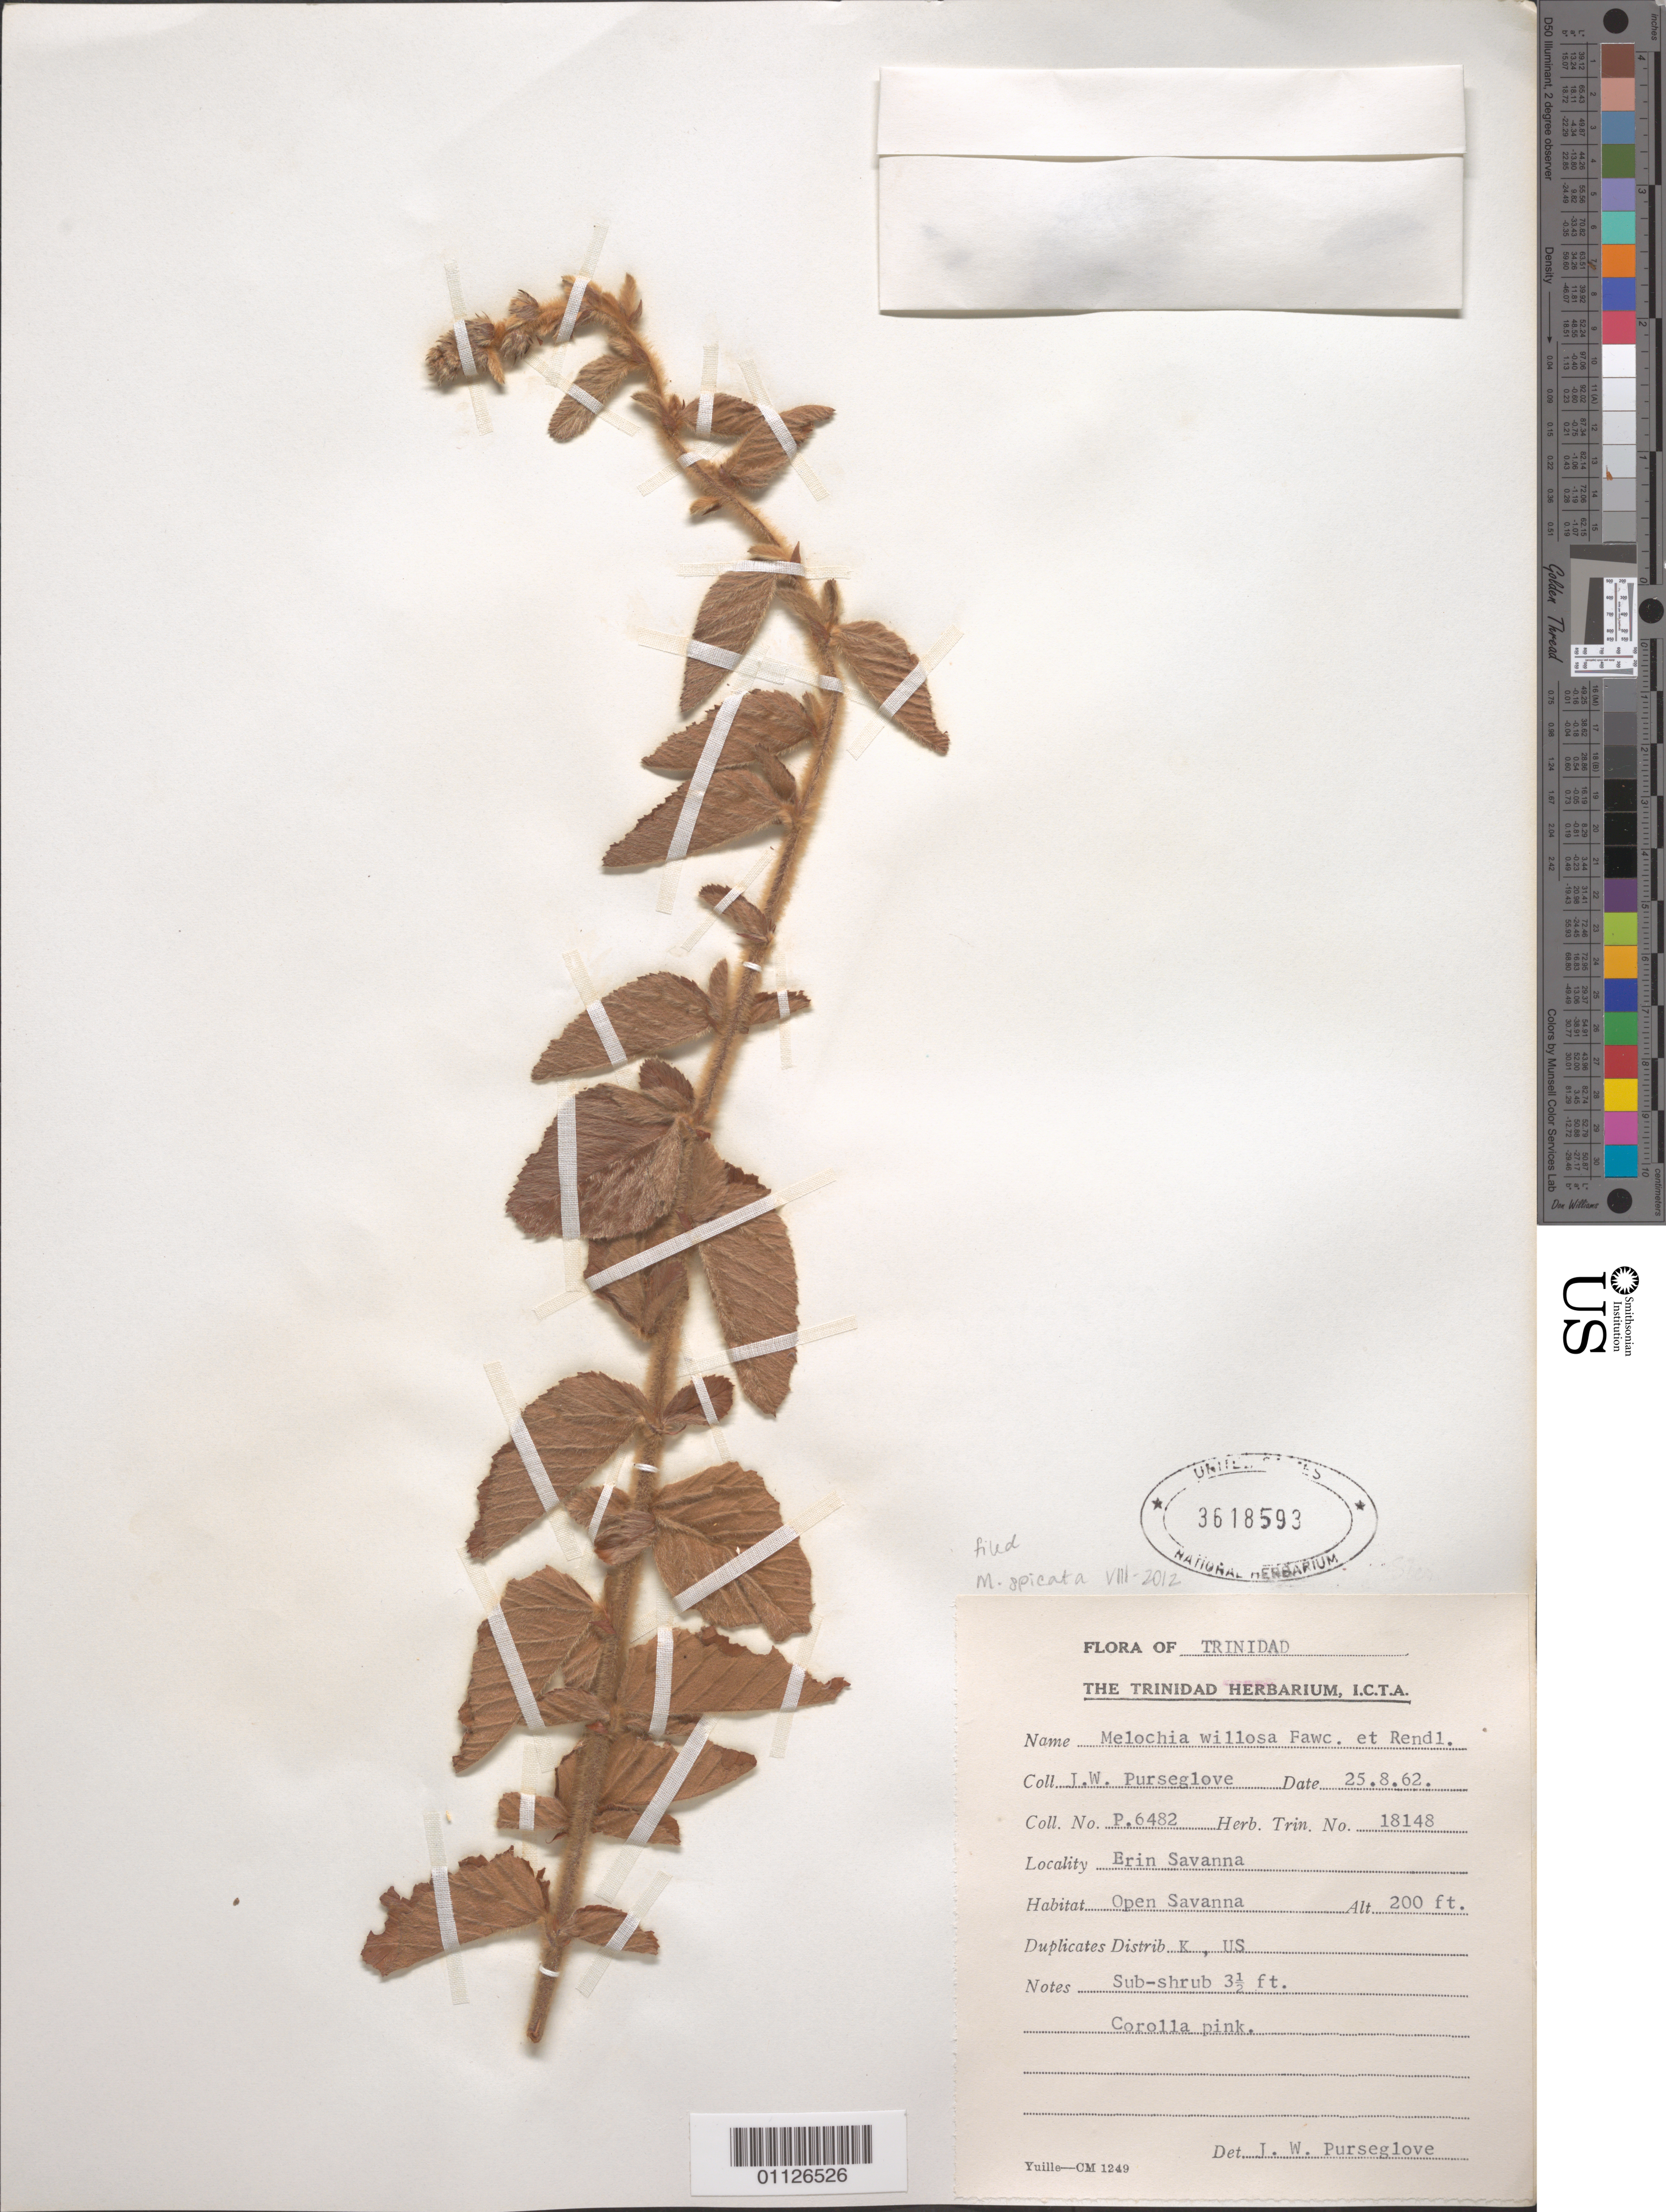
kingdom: Plantae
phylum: Tracheophyta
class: Magnoliopsida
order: Malvales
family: Malvaceae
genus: Melochia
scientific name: Melochia spicata var. spicata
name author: (L.) Fryxell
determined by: Dorr, L. J., (BOT), Smithsonian Institution - National Museum of Natural History (UNITED STATES)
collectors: J. Purseglove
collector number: P.6482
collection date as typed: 25 Apr 1962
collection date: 1962-04-25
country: Trinidad and Tobago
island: Trinidad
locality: Erin Savanna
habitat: open savanna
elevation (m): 61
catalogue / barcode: US 3618593